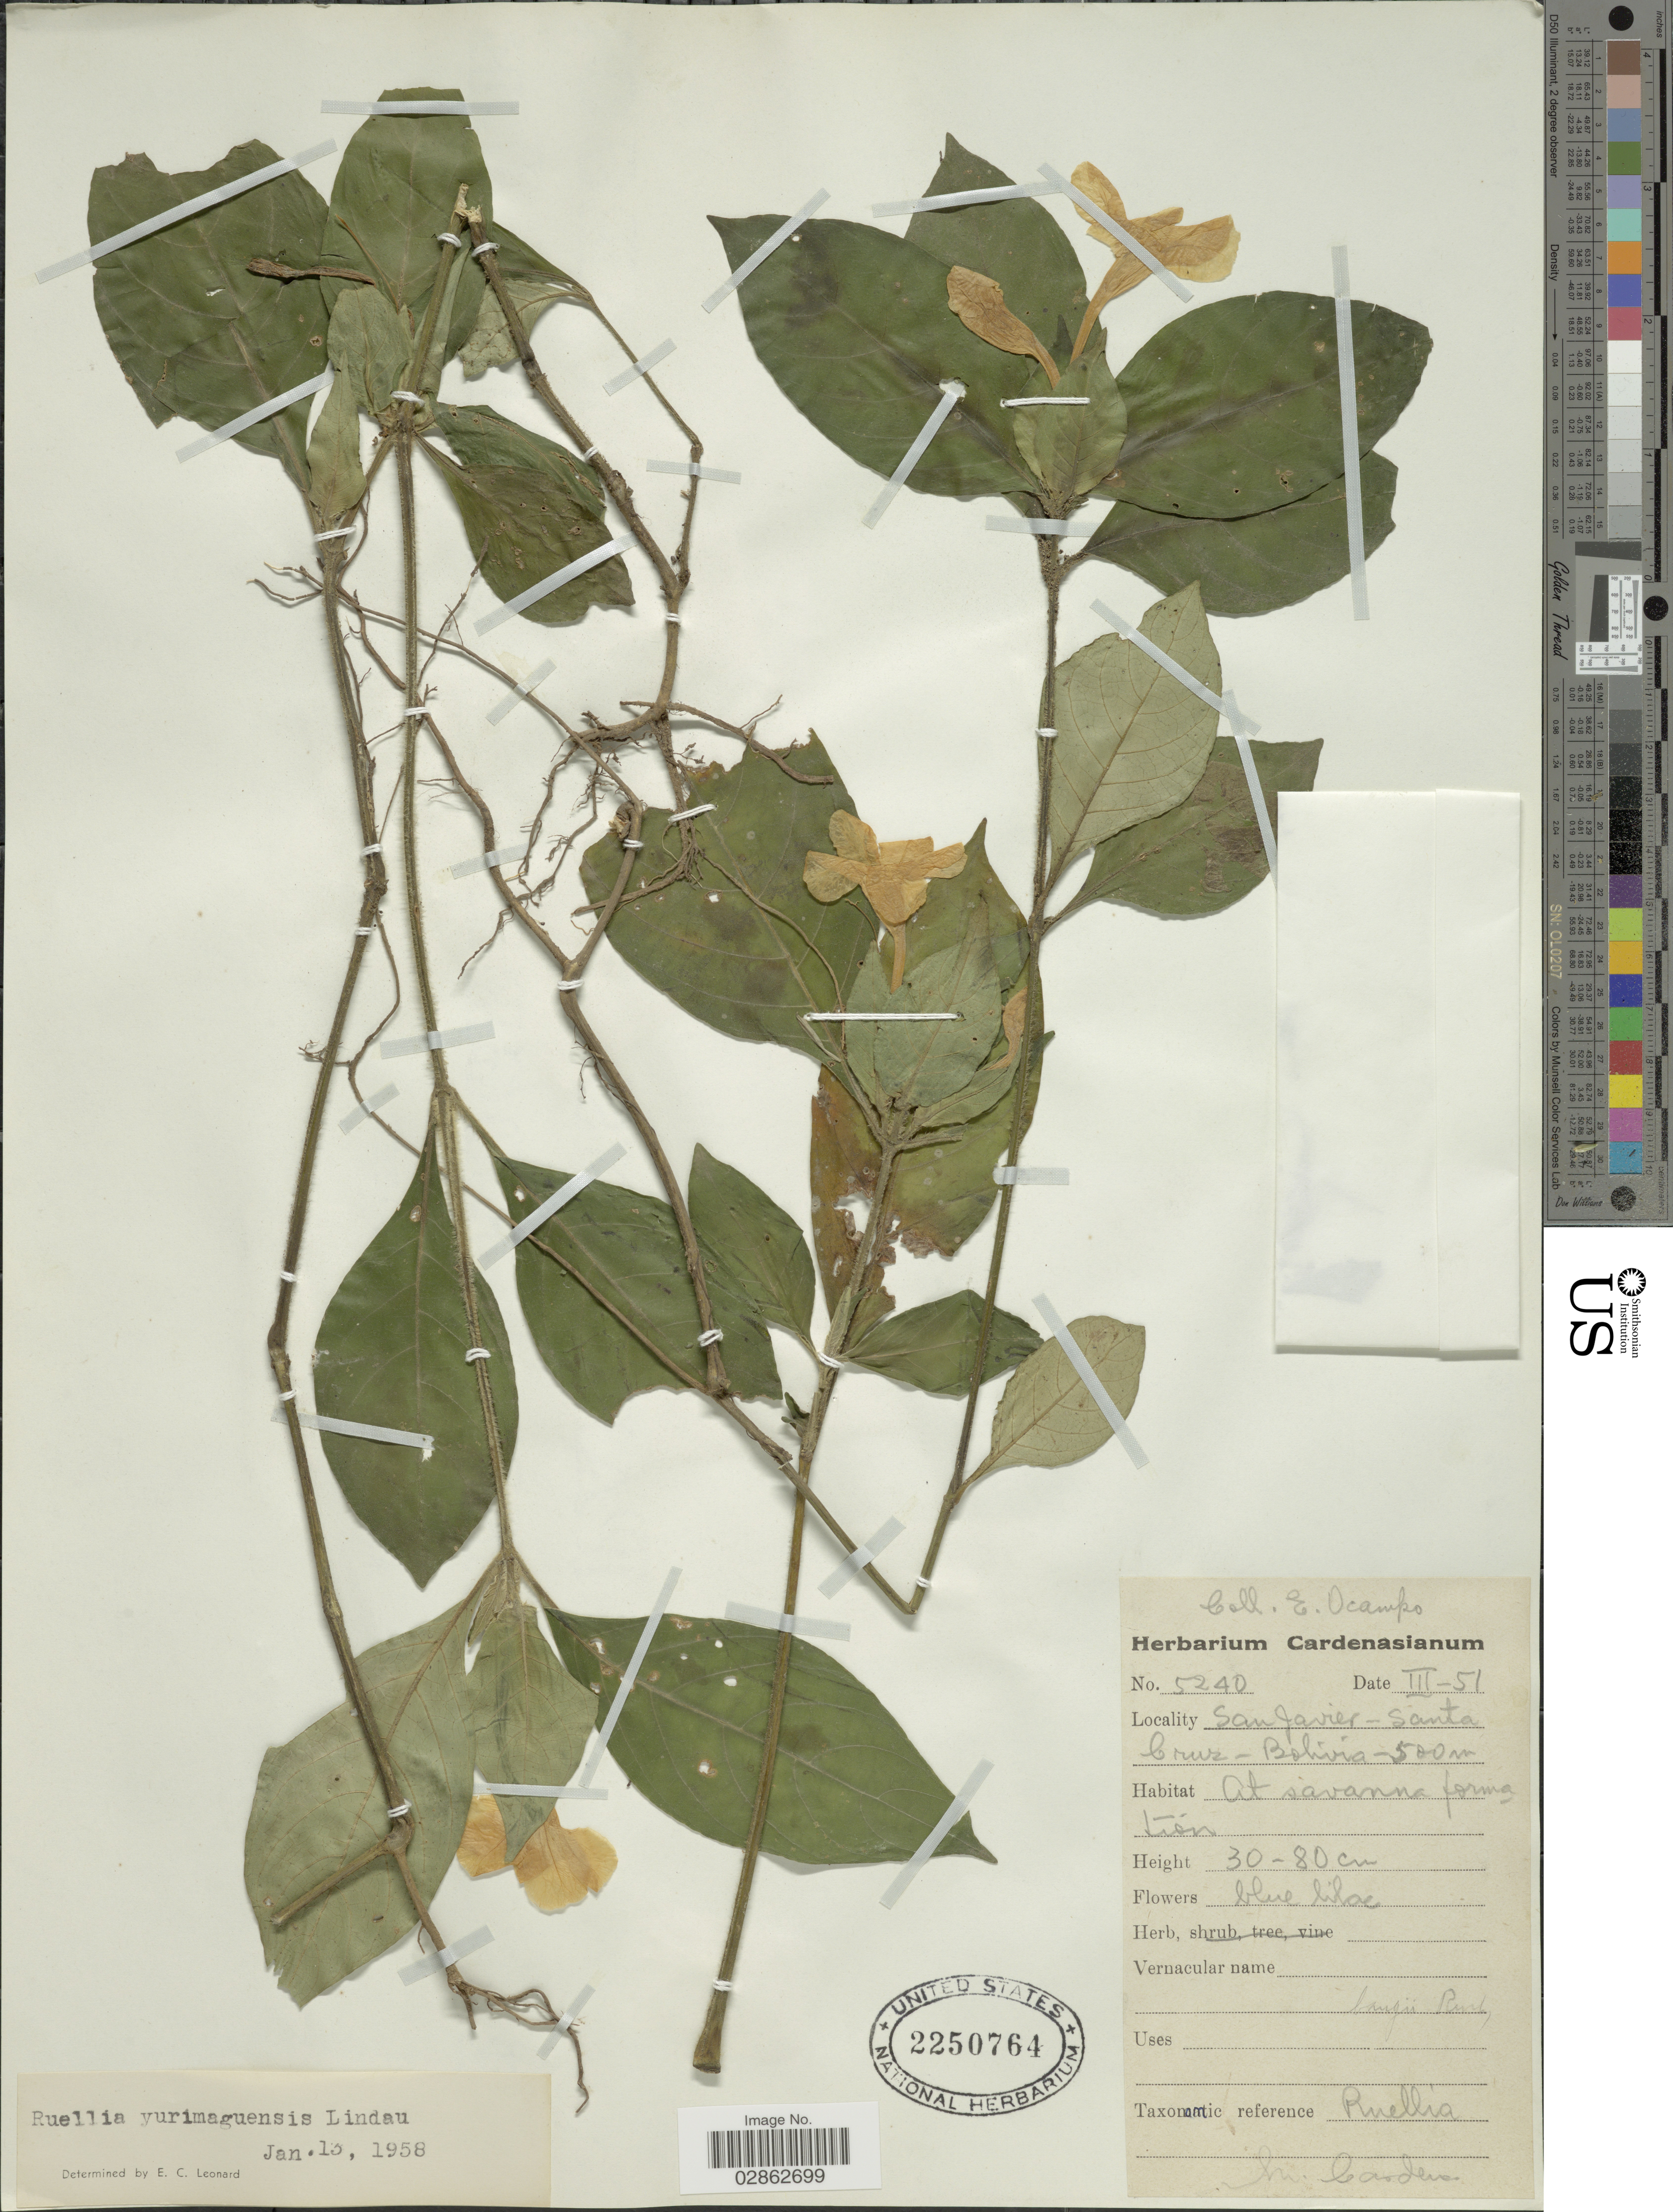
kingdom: Plantae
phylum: Tracheophyta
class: Magnoliopsida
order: Lamiales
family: Acanthaceae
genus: Ruellia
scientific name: Ruellia yurimaguensis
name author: Lindau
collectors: M. Cárdenas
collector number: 5240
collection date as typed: Transcribed d/m/y: /3/51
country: Bolivia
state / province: Santa Cruz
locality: San Javier.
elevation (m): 500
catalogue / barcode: US 2250764